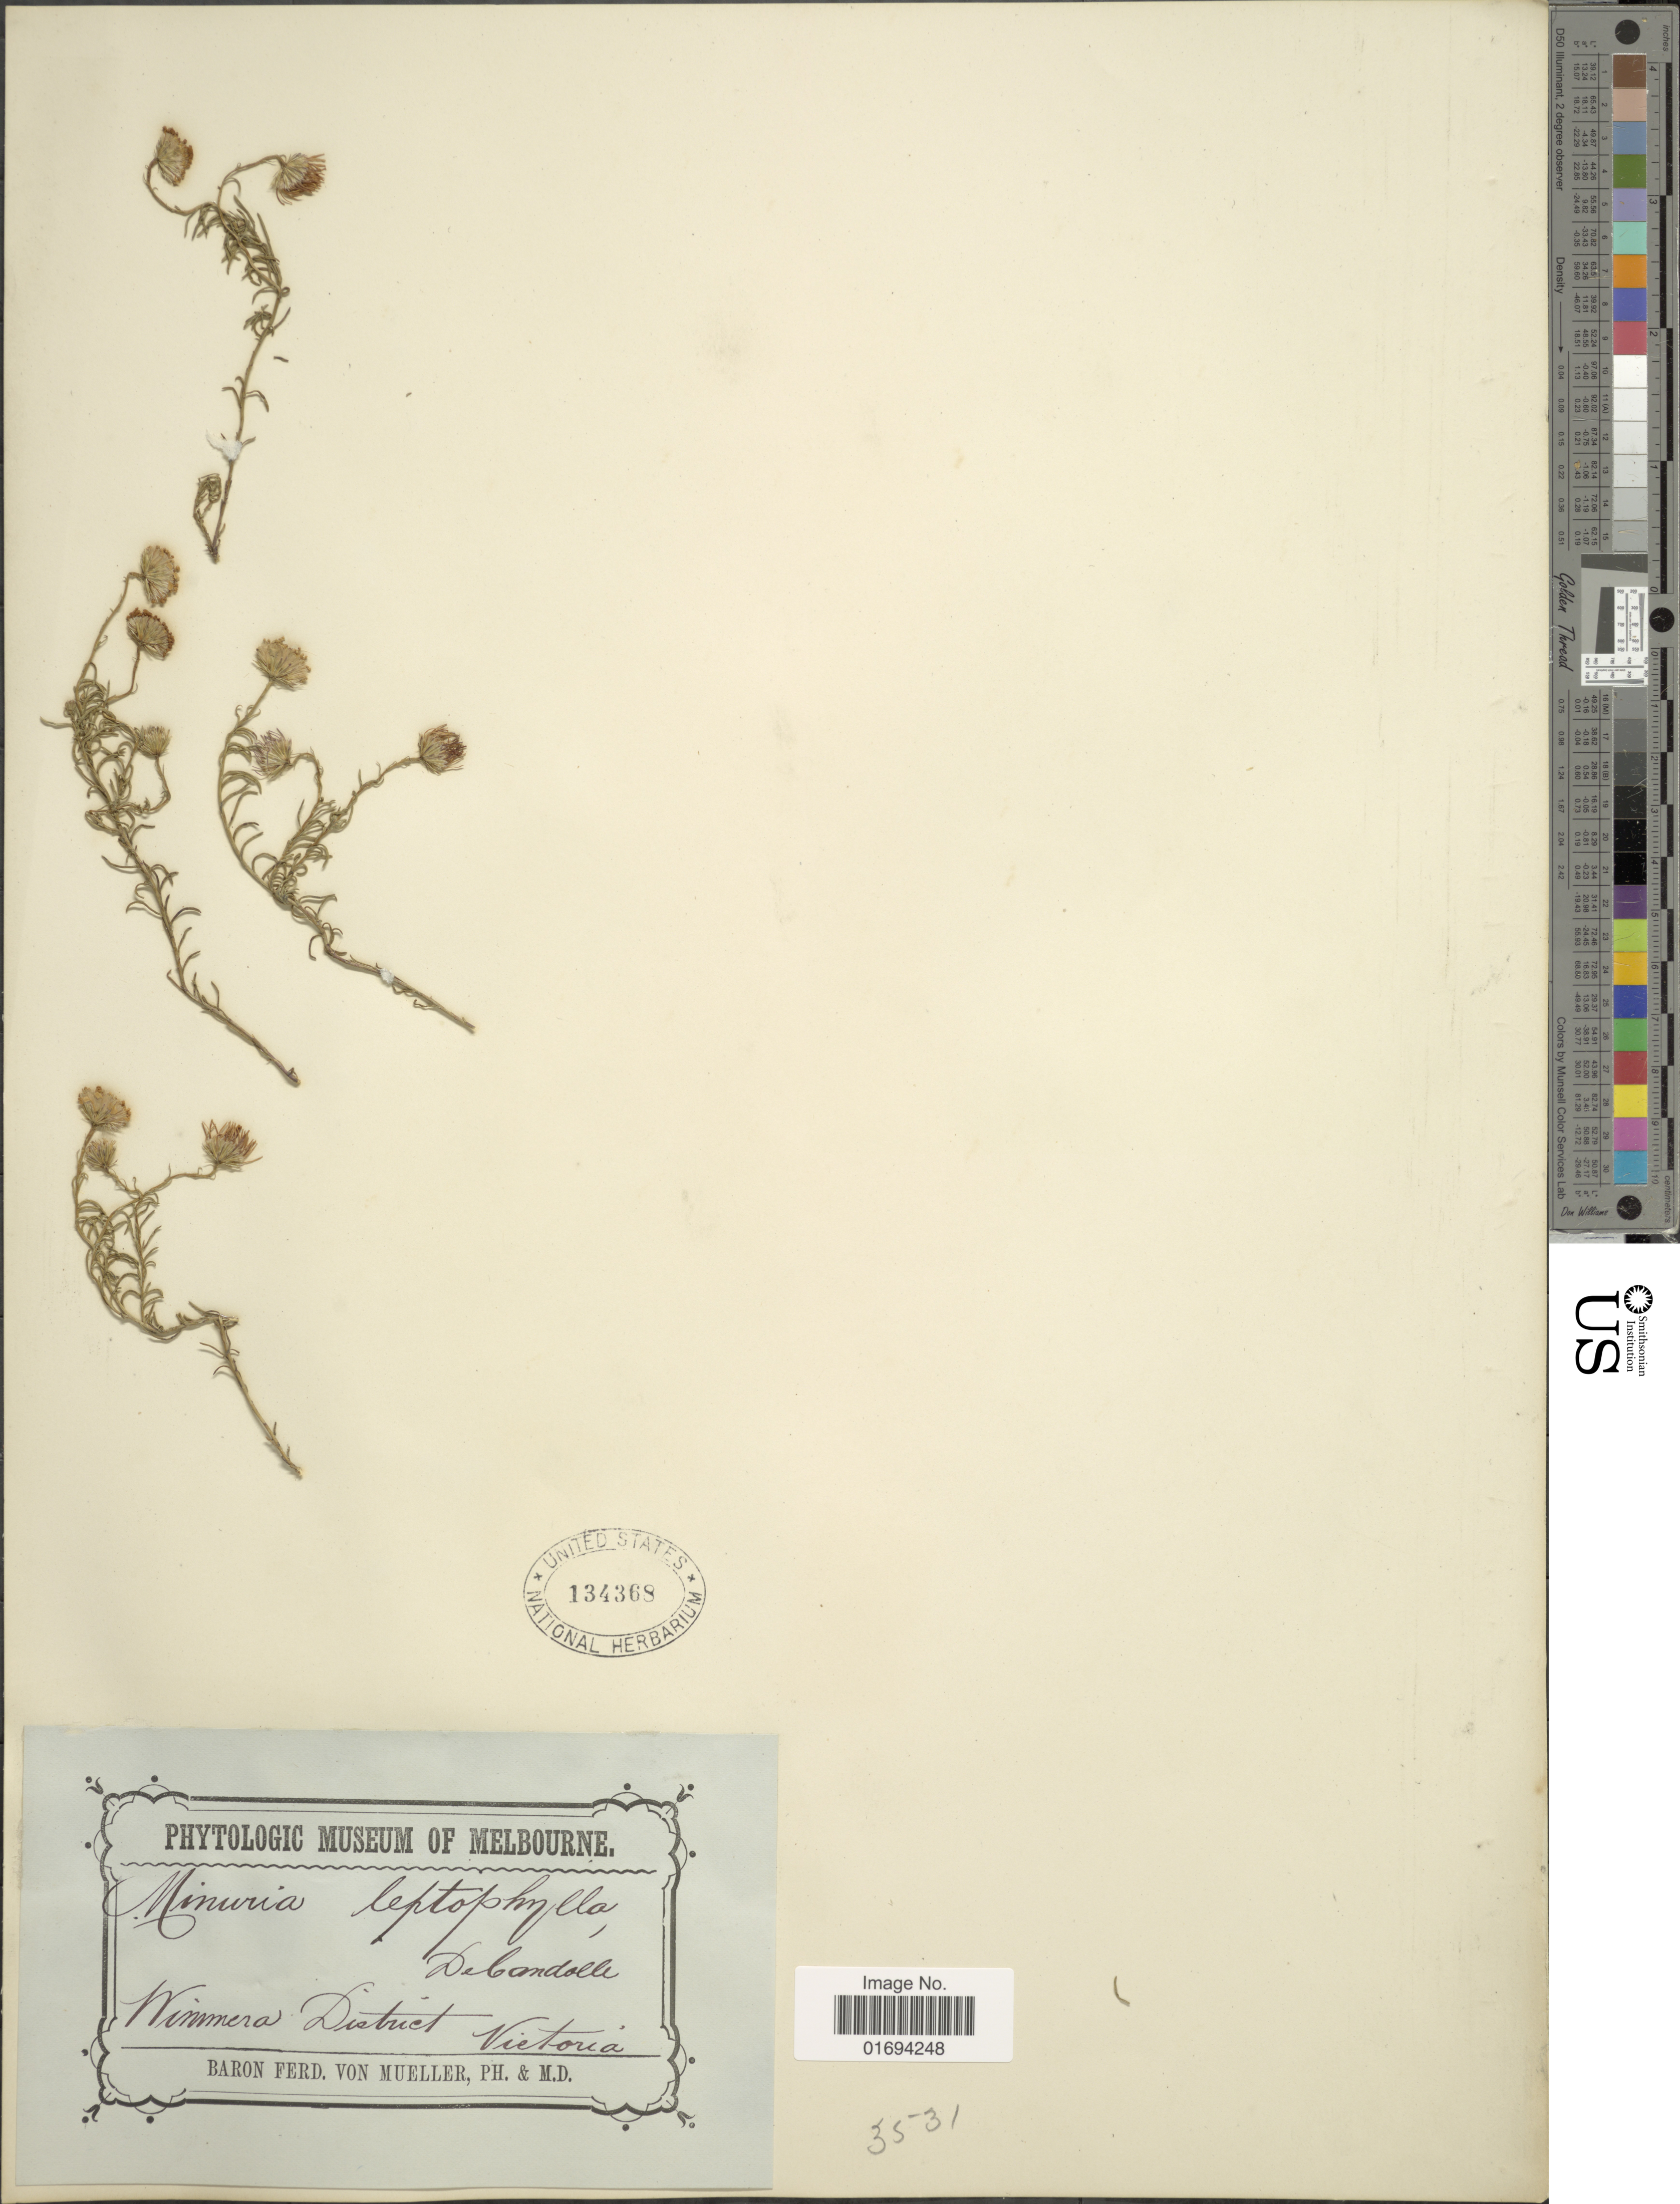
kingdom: Plantae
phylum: Tracheophyta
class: Magnoliopsida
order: Asterales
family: Asteraceae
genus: Minuria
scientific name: Minuria leptophylla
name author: DC.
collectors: F. Mueller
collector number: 3531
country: Australia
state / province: Victoria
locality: Wimmera District, Victoria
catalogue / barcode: US 134368